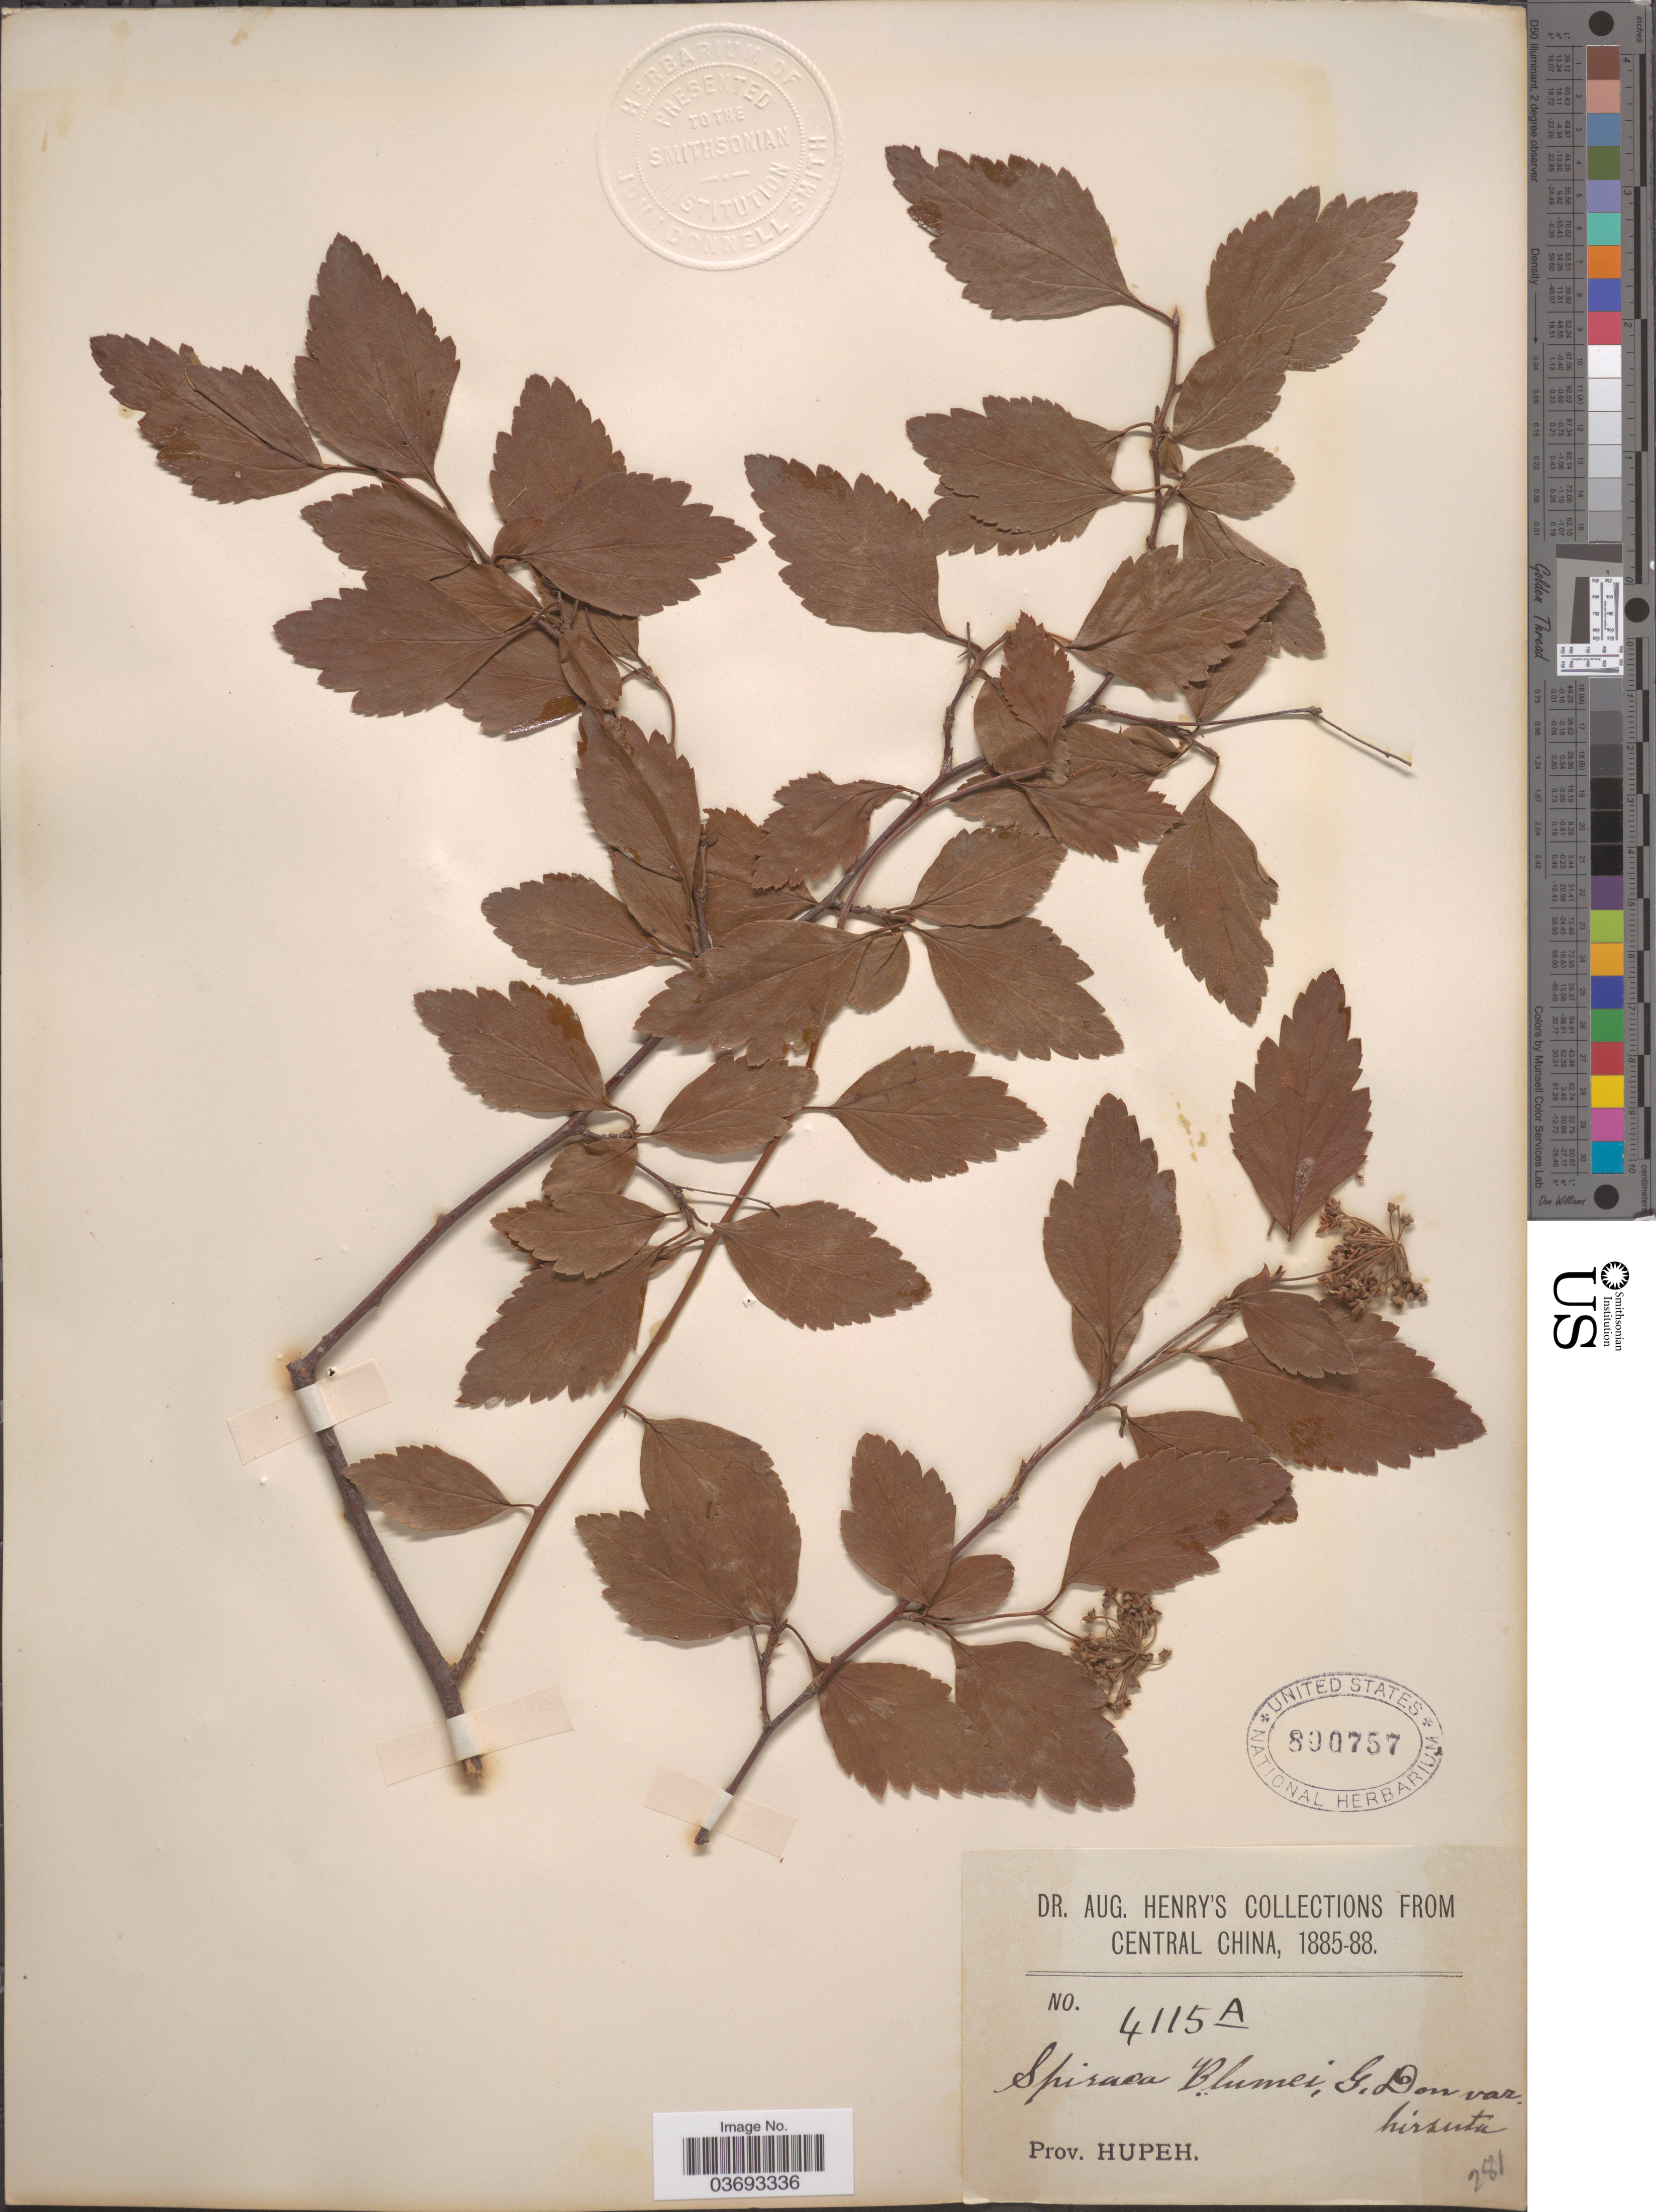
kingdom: Plantae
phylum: Tracheophyta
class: Magnoliopsida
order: Rosales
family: Rosaceae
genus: Spiraea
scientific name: Spiraea blumei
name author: G. Don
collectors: A. Henry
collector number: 4115 A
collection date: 1885/1888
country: China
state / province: Hubei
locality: Central China. Prov. Hupeh.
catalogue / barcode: US 800757